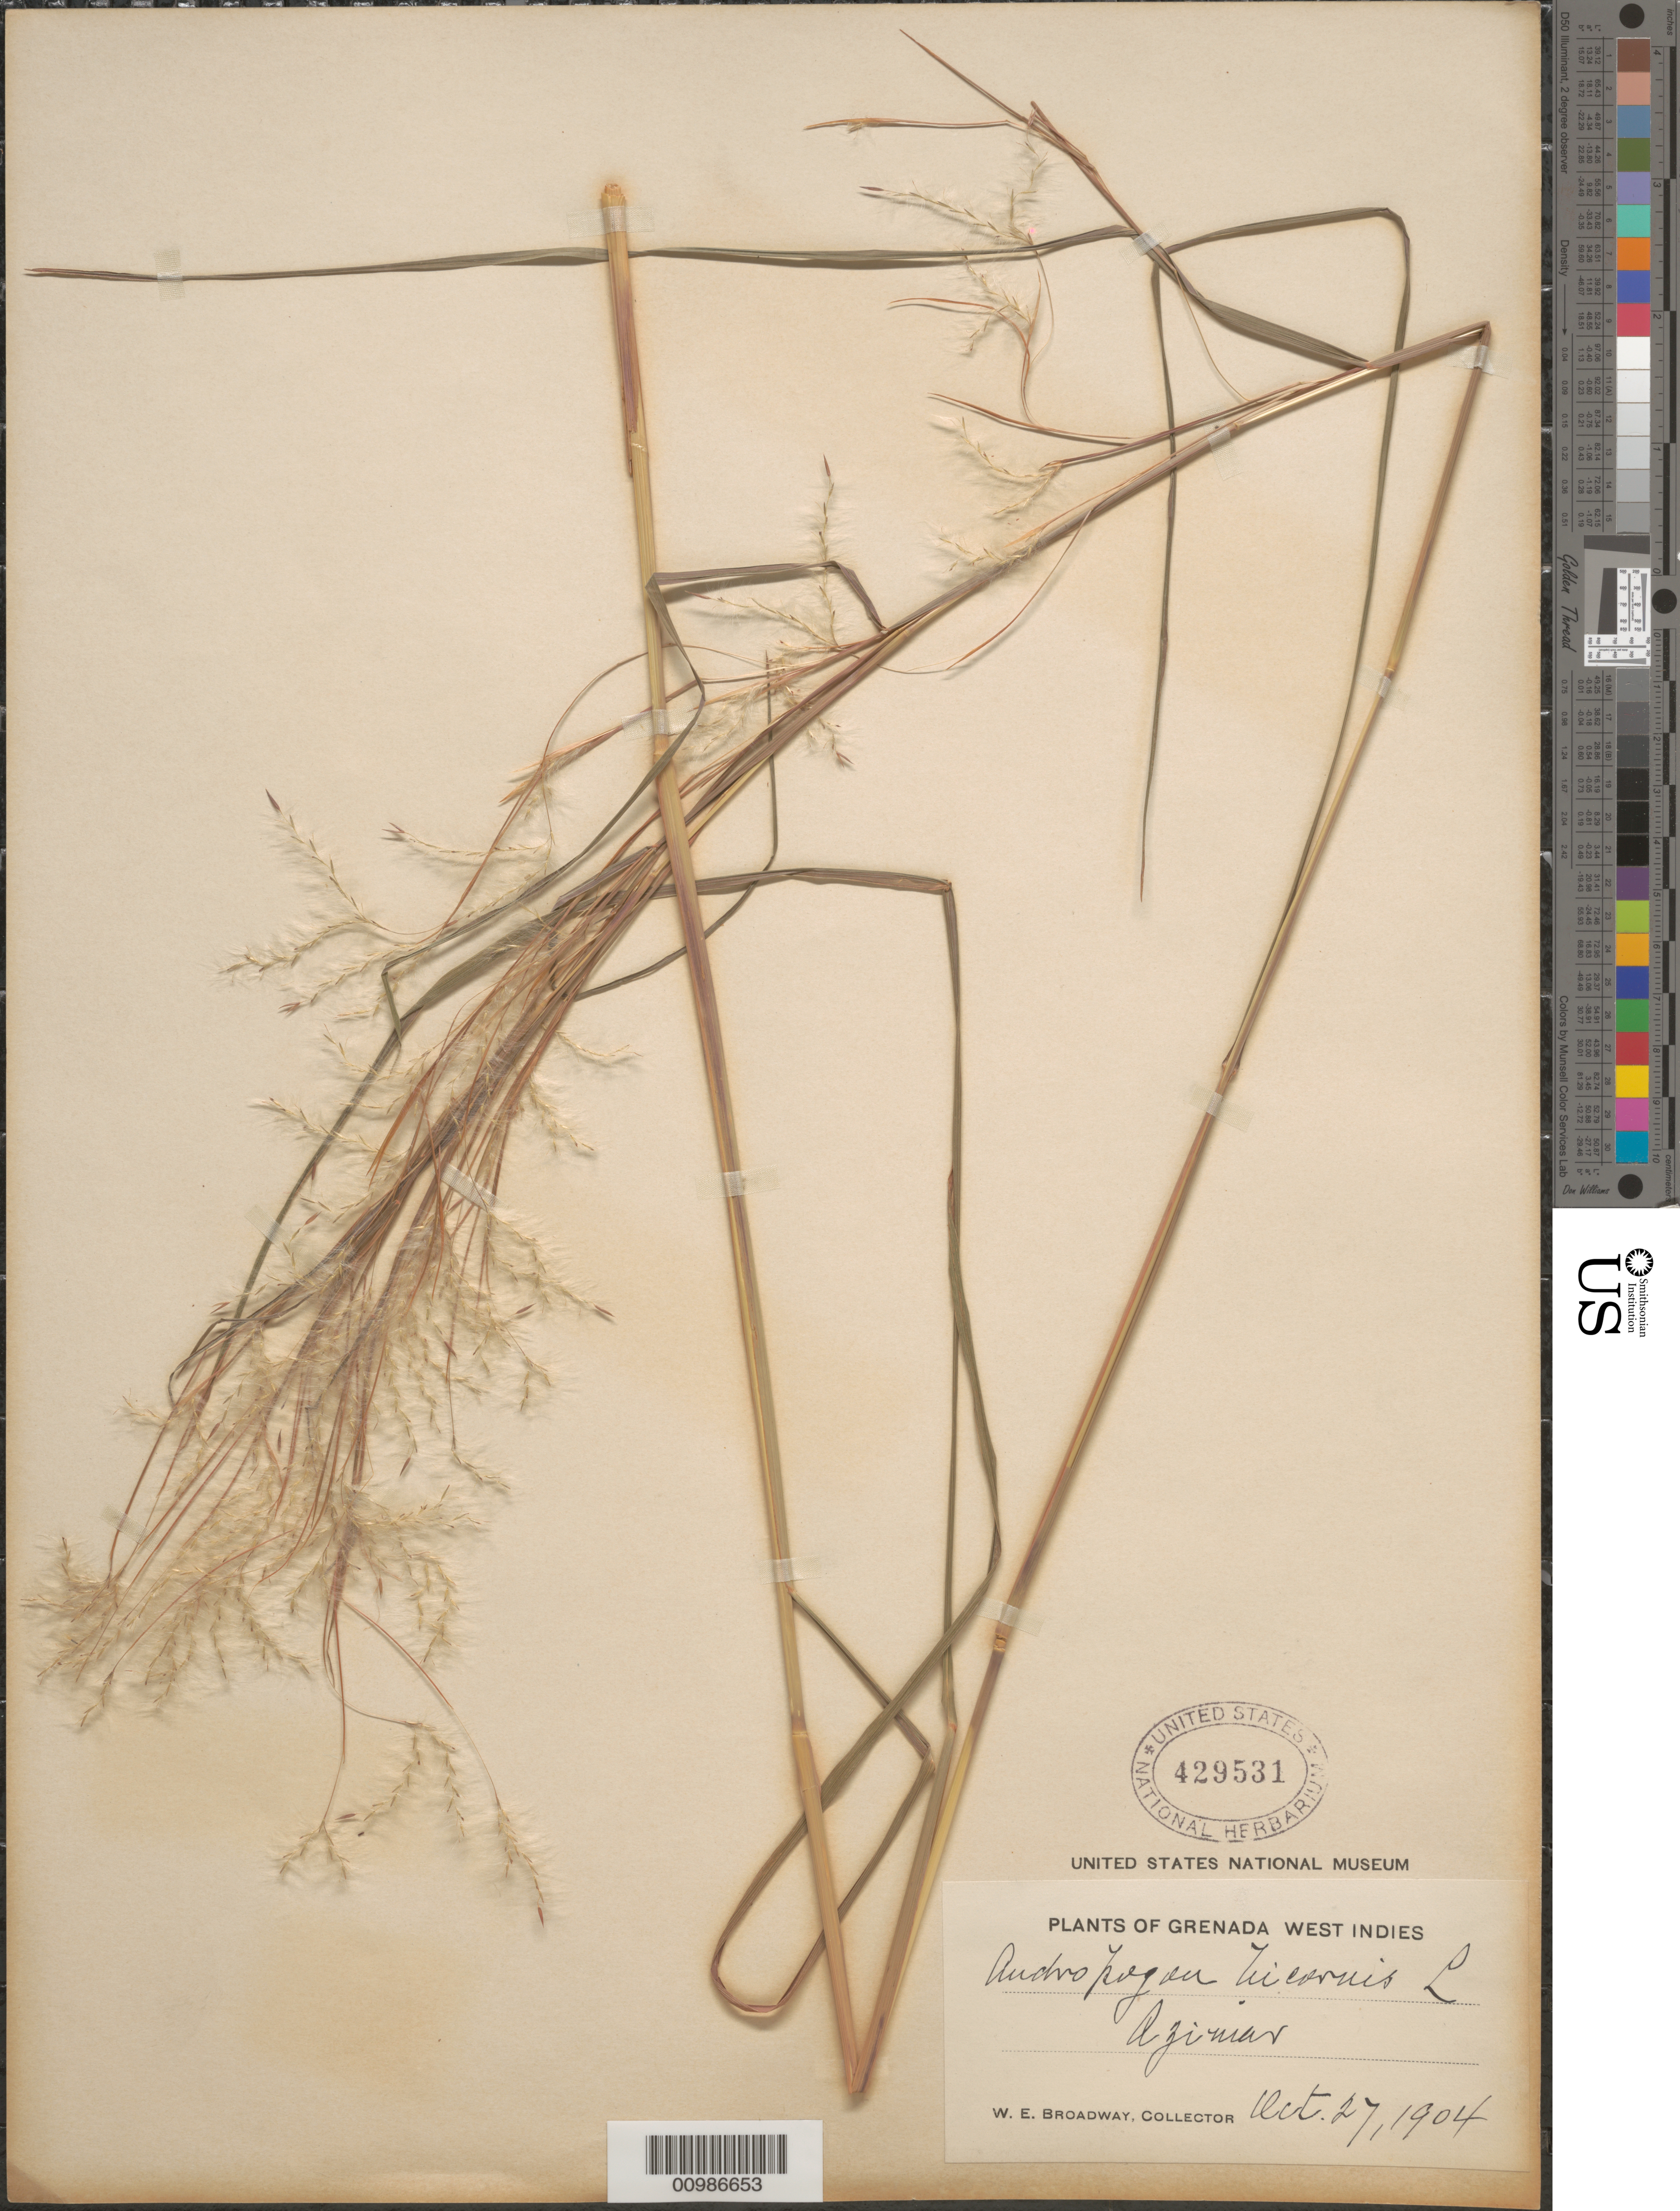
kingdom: Plantae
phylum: Tracheophyta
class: Liliopsida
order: Poales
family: Poaceae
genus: Andropogon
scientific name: Andropogon bicornis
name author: L.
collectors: W. E. Broadway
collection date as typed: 27 Oct 1904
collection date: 1904-10-27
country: Grenada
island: Grenada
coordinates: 0 N, 0 E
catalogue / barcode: US 429531